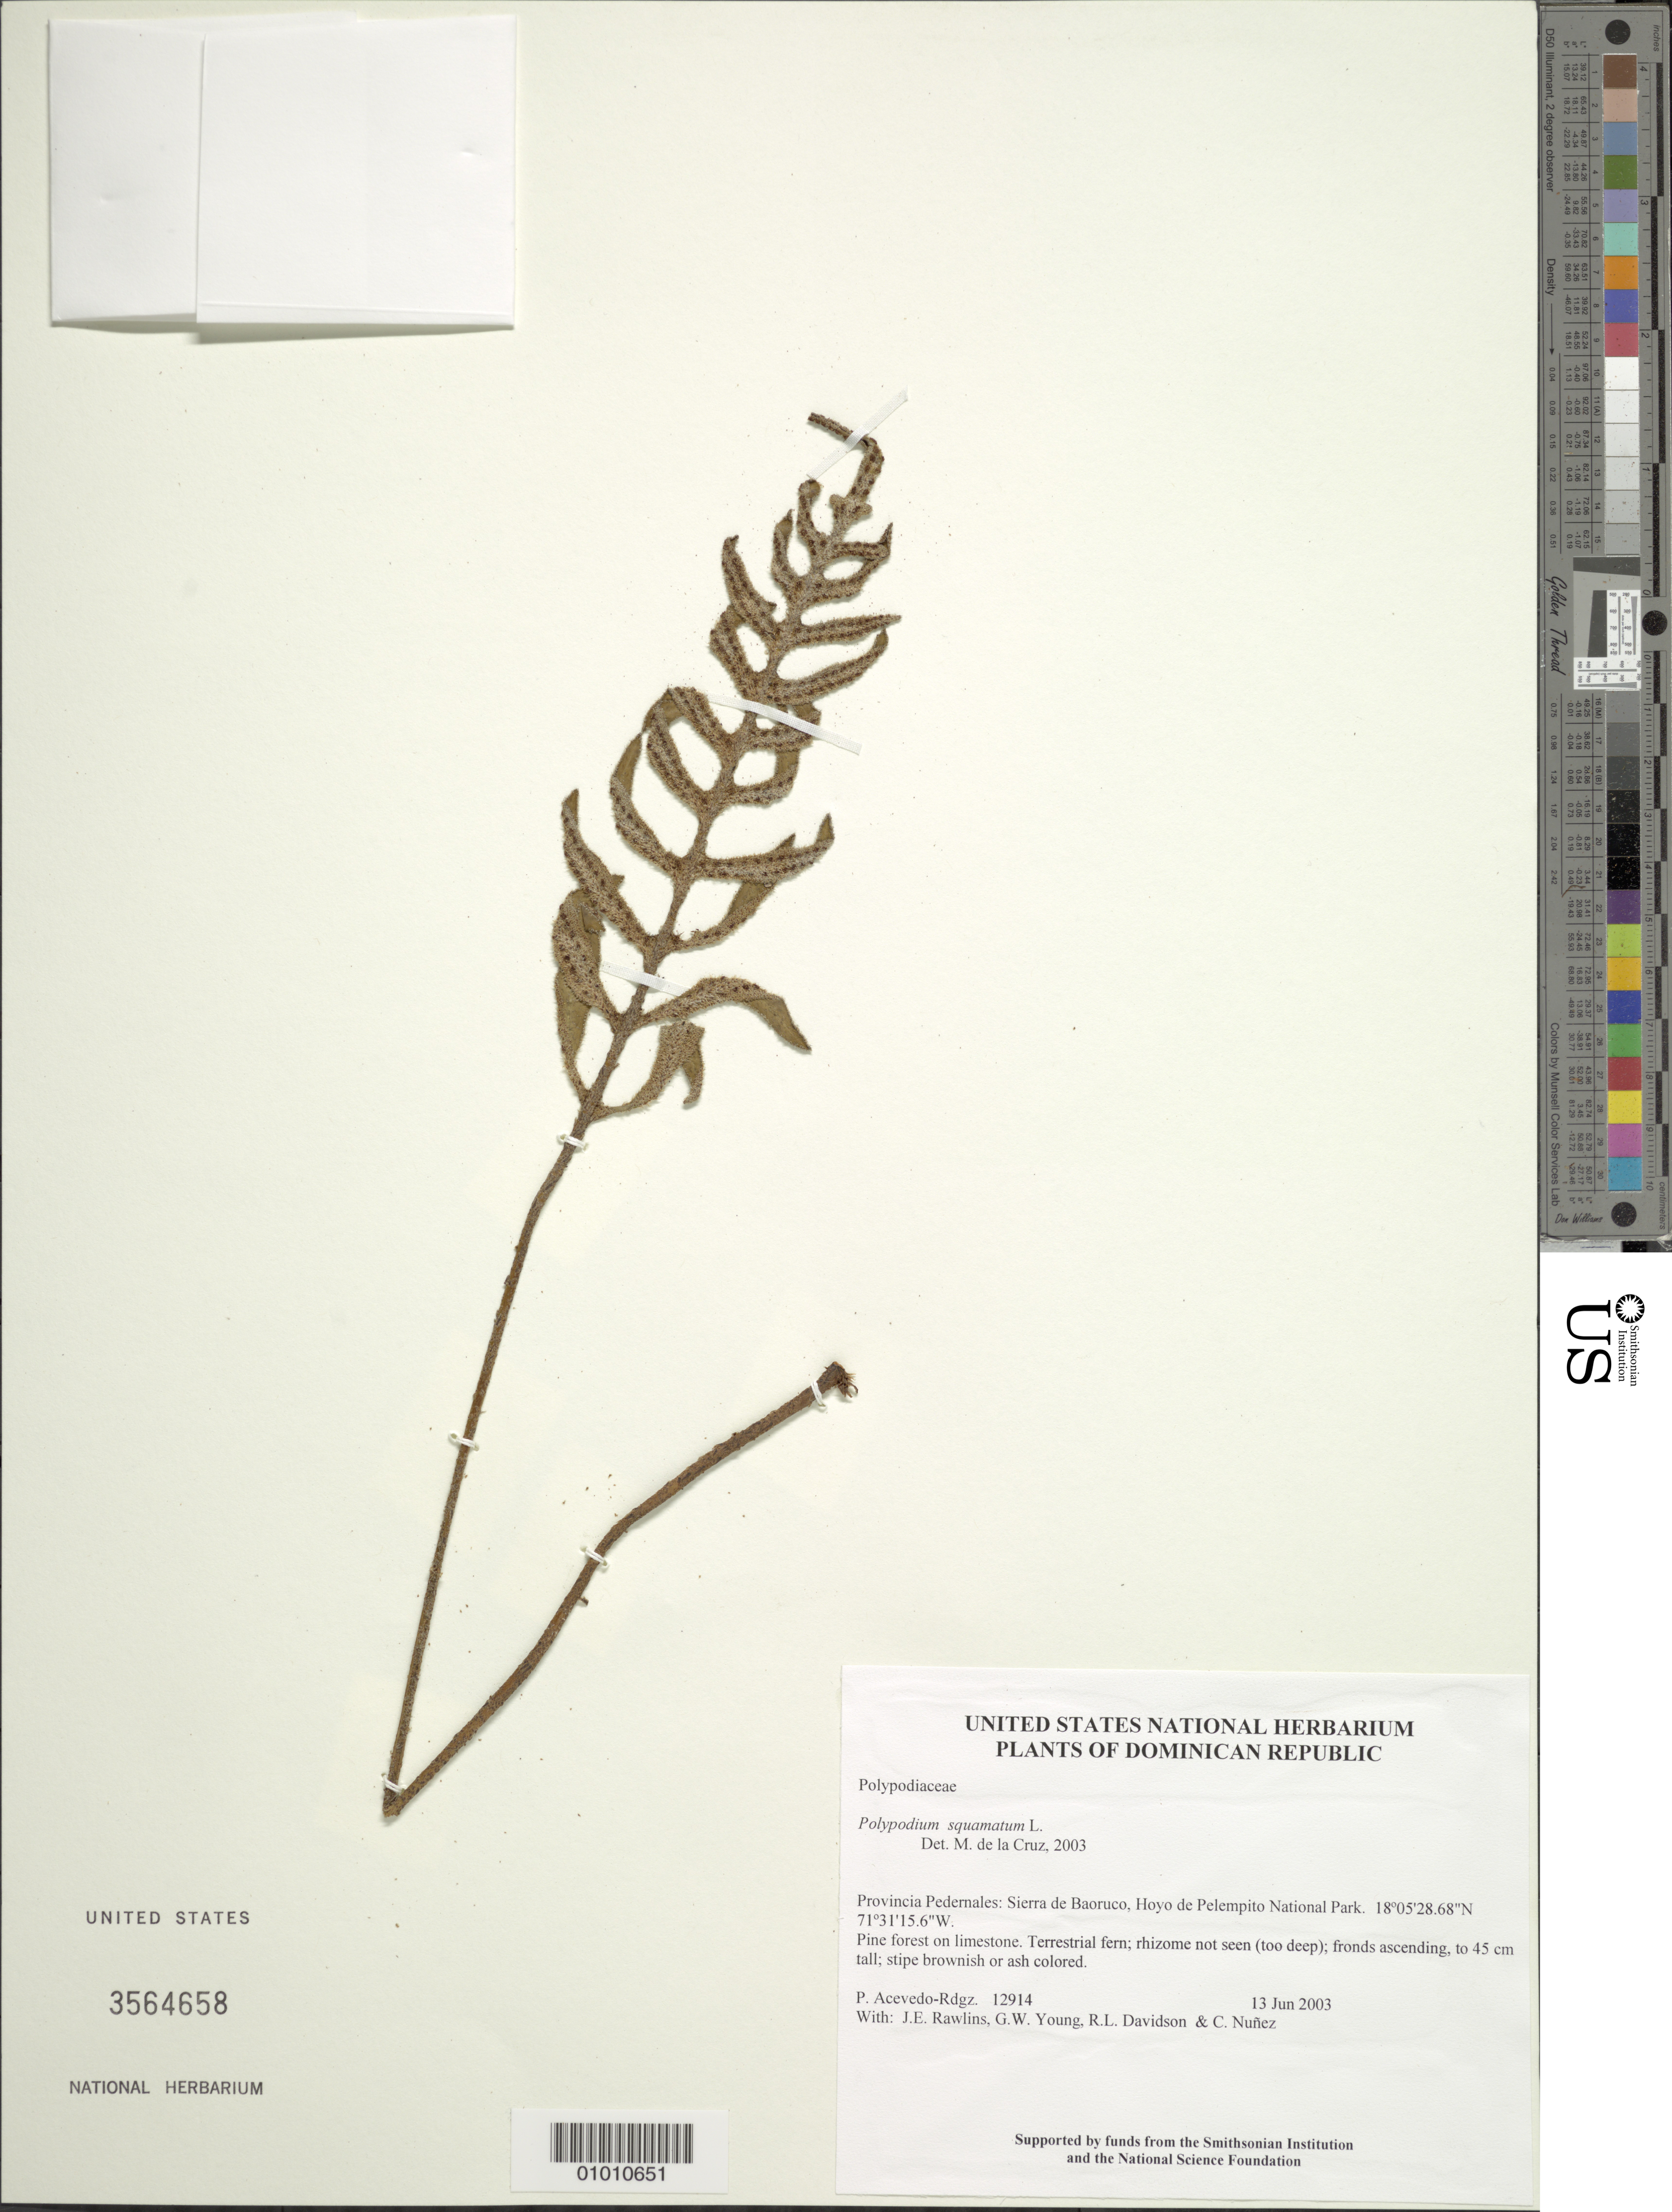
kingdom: Plantae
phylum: Tracheophyta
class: Polypodiopsida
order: Polypodiales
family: Polypodiaceae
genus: Pleopeltis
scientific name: Pleopeltis squamata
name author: (L.) J. Sm.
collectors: P. Acevedo-Rodr., J. Rawlins, G. Young, R. Davidson & C. Nunez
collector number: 12914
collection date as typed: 13 Jun 2003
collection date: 2003-06-13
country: Dominican Republic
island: Hispaniola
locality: Provincia Pedernales: Sierra de Baoruco, Hoyo de Pelempito National Park.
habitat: Pine forest on limestone.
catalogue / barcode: US 3564658